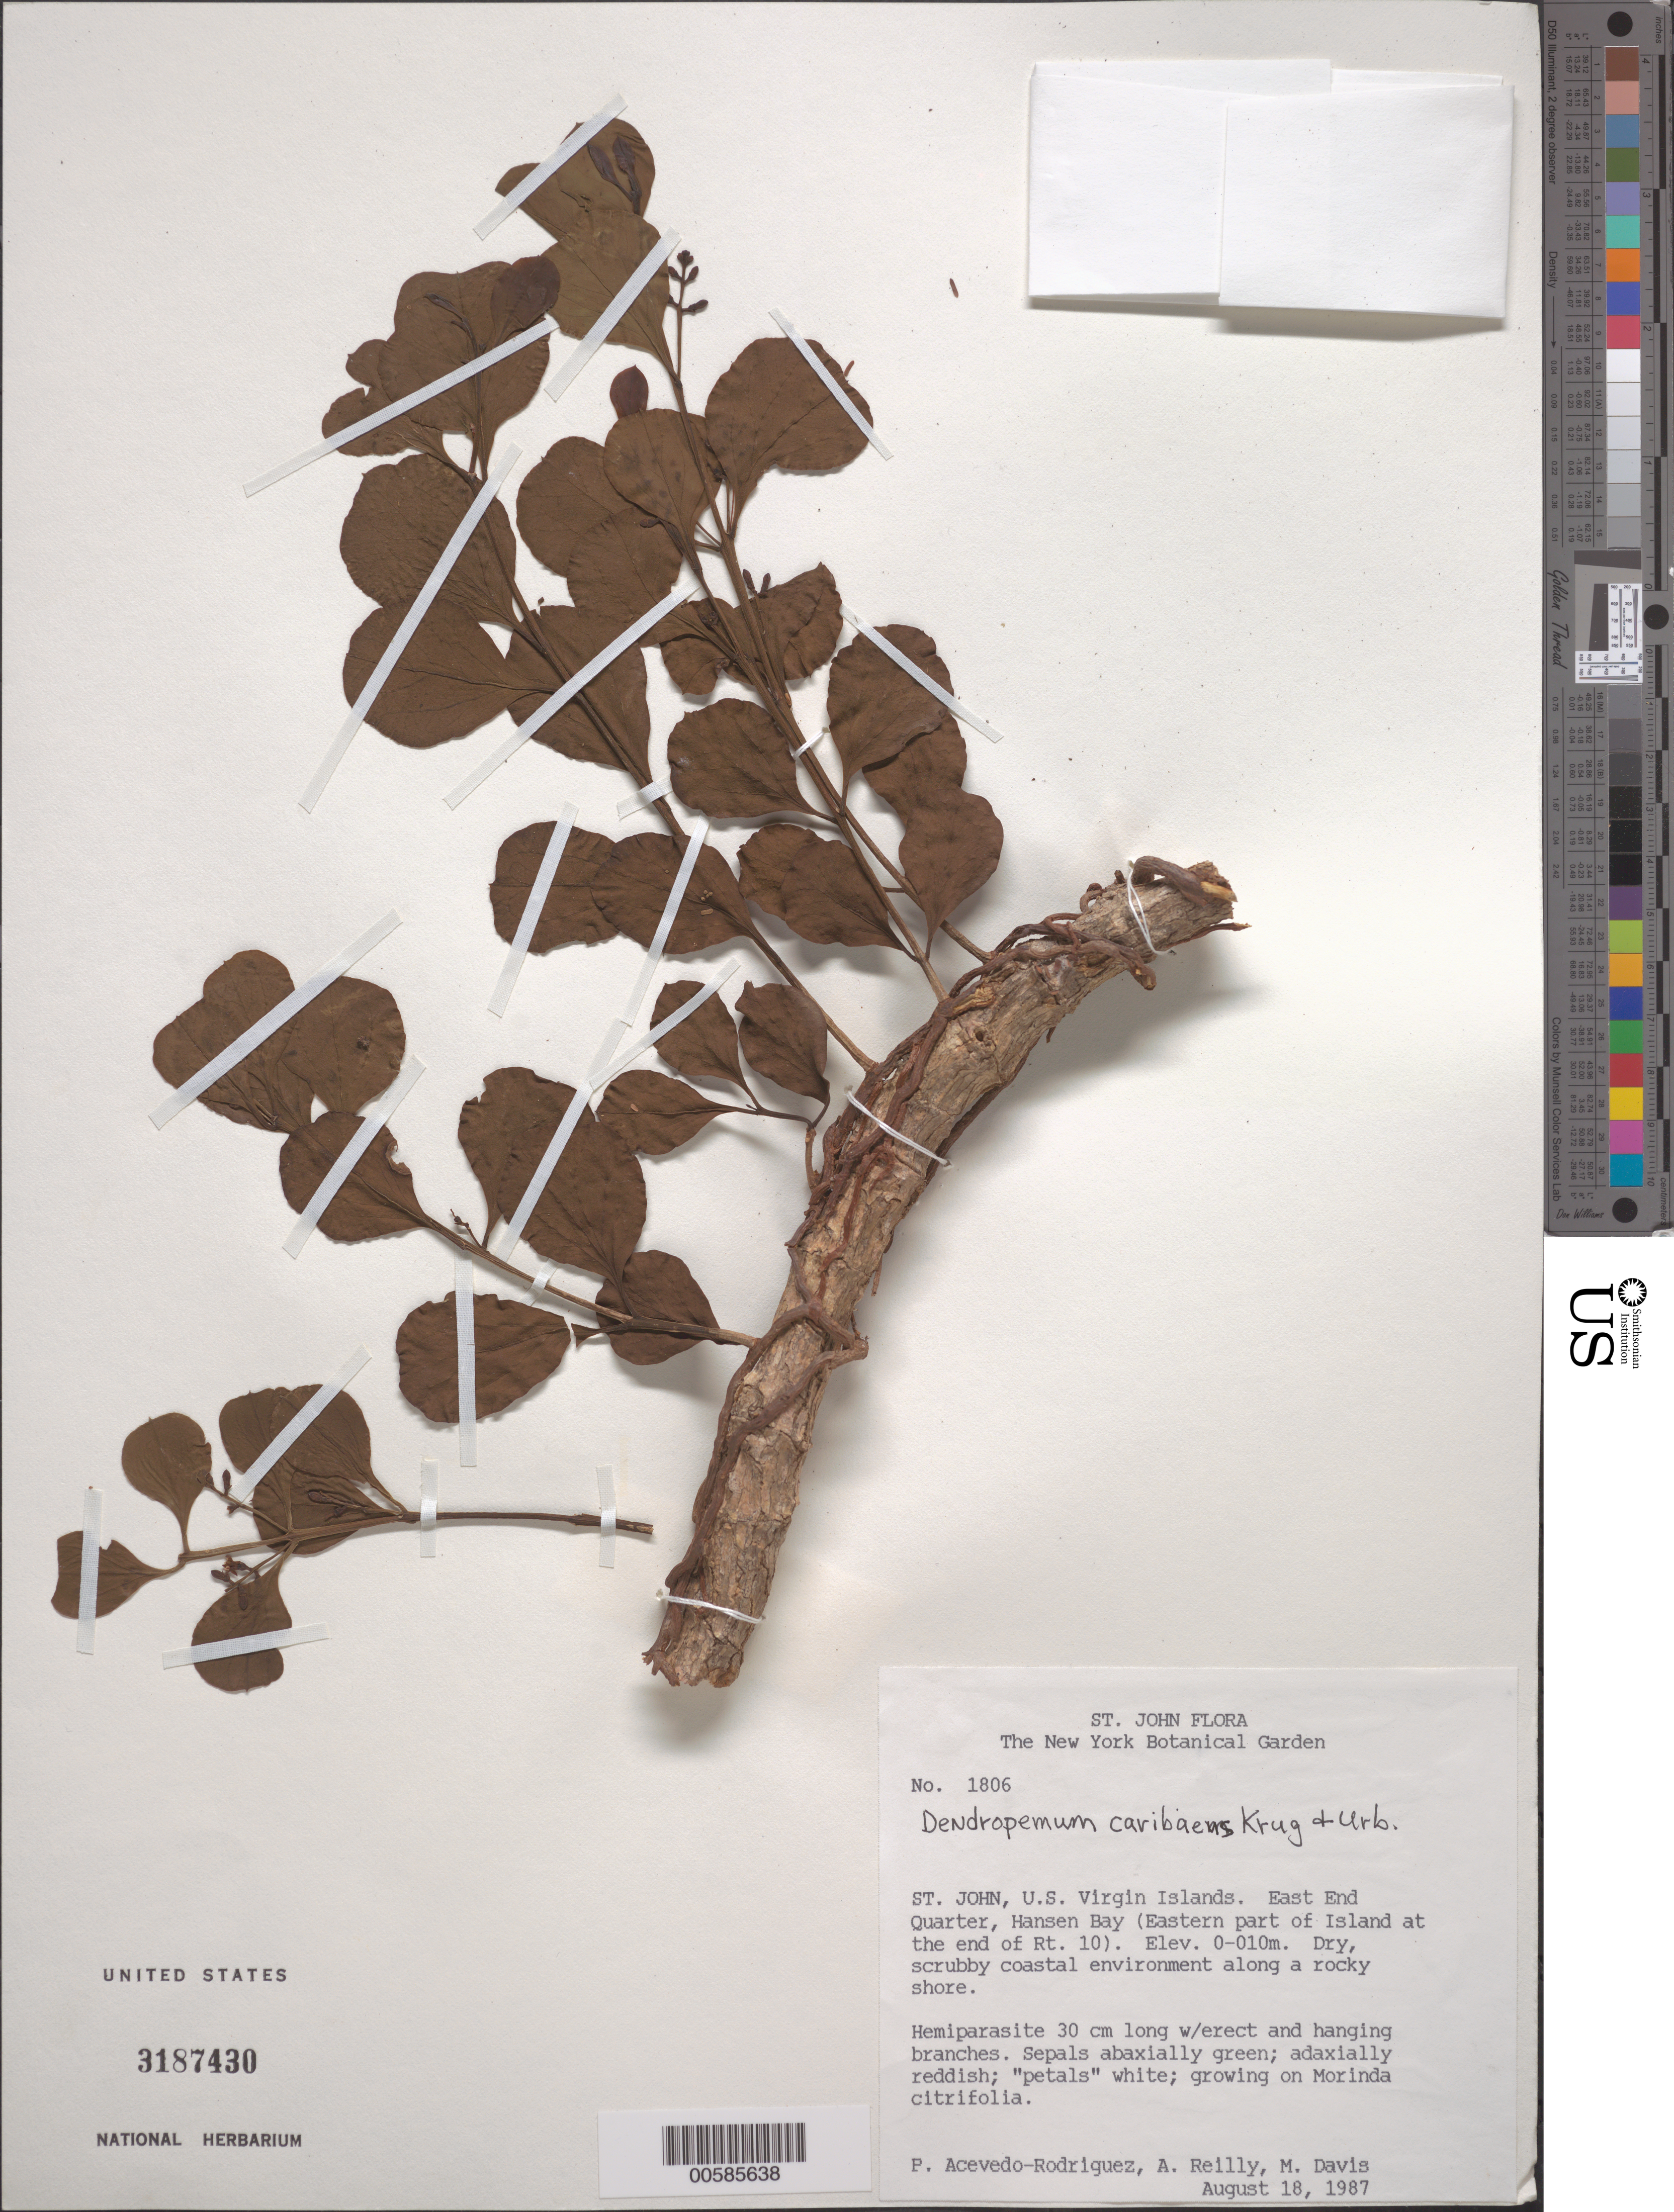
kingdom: Plantae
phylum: Tracheophyta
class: Magnoliopsida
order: Santalales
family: Loranthaceae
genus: Dendropemon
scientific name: Dendropemon caribaeus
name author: Krug & Urb.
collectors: P. Acevedo-Rodr., A. Reilly & M. Davis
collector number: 1806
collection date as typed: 18 Aug 1987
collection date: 1987-08-18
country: U.S. Virgin Islands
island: St. John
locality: East End Quarter; Hansen Bay (Eastern part of the Island at the end of Rt. 10)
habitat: Dry, scrubby coastal environment along a rocky shore.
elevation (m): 0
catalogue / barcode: US 3187430